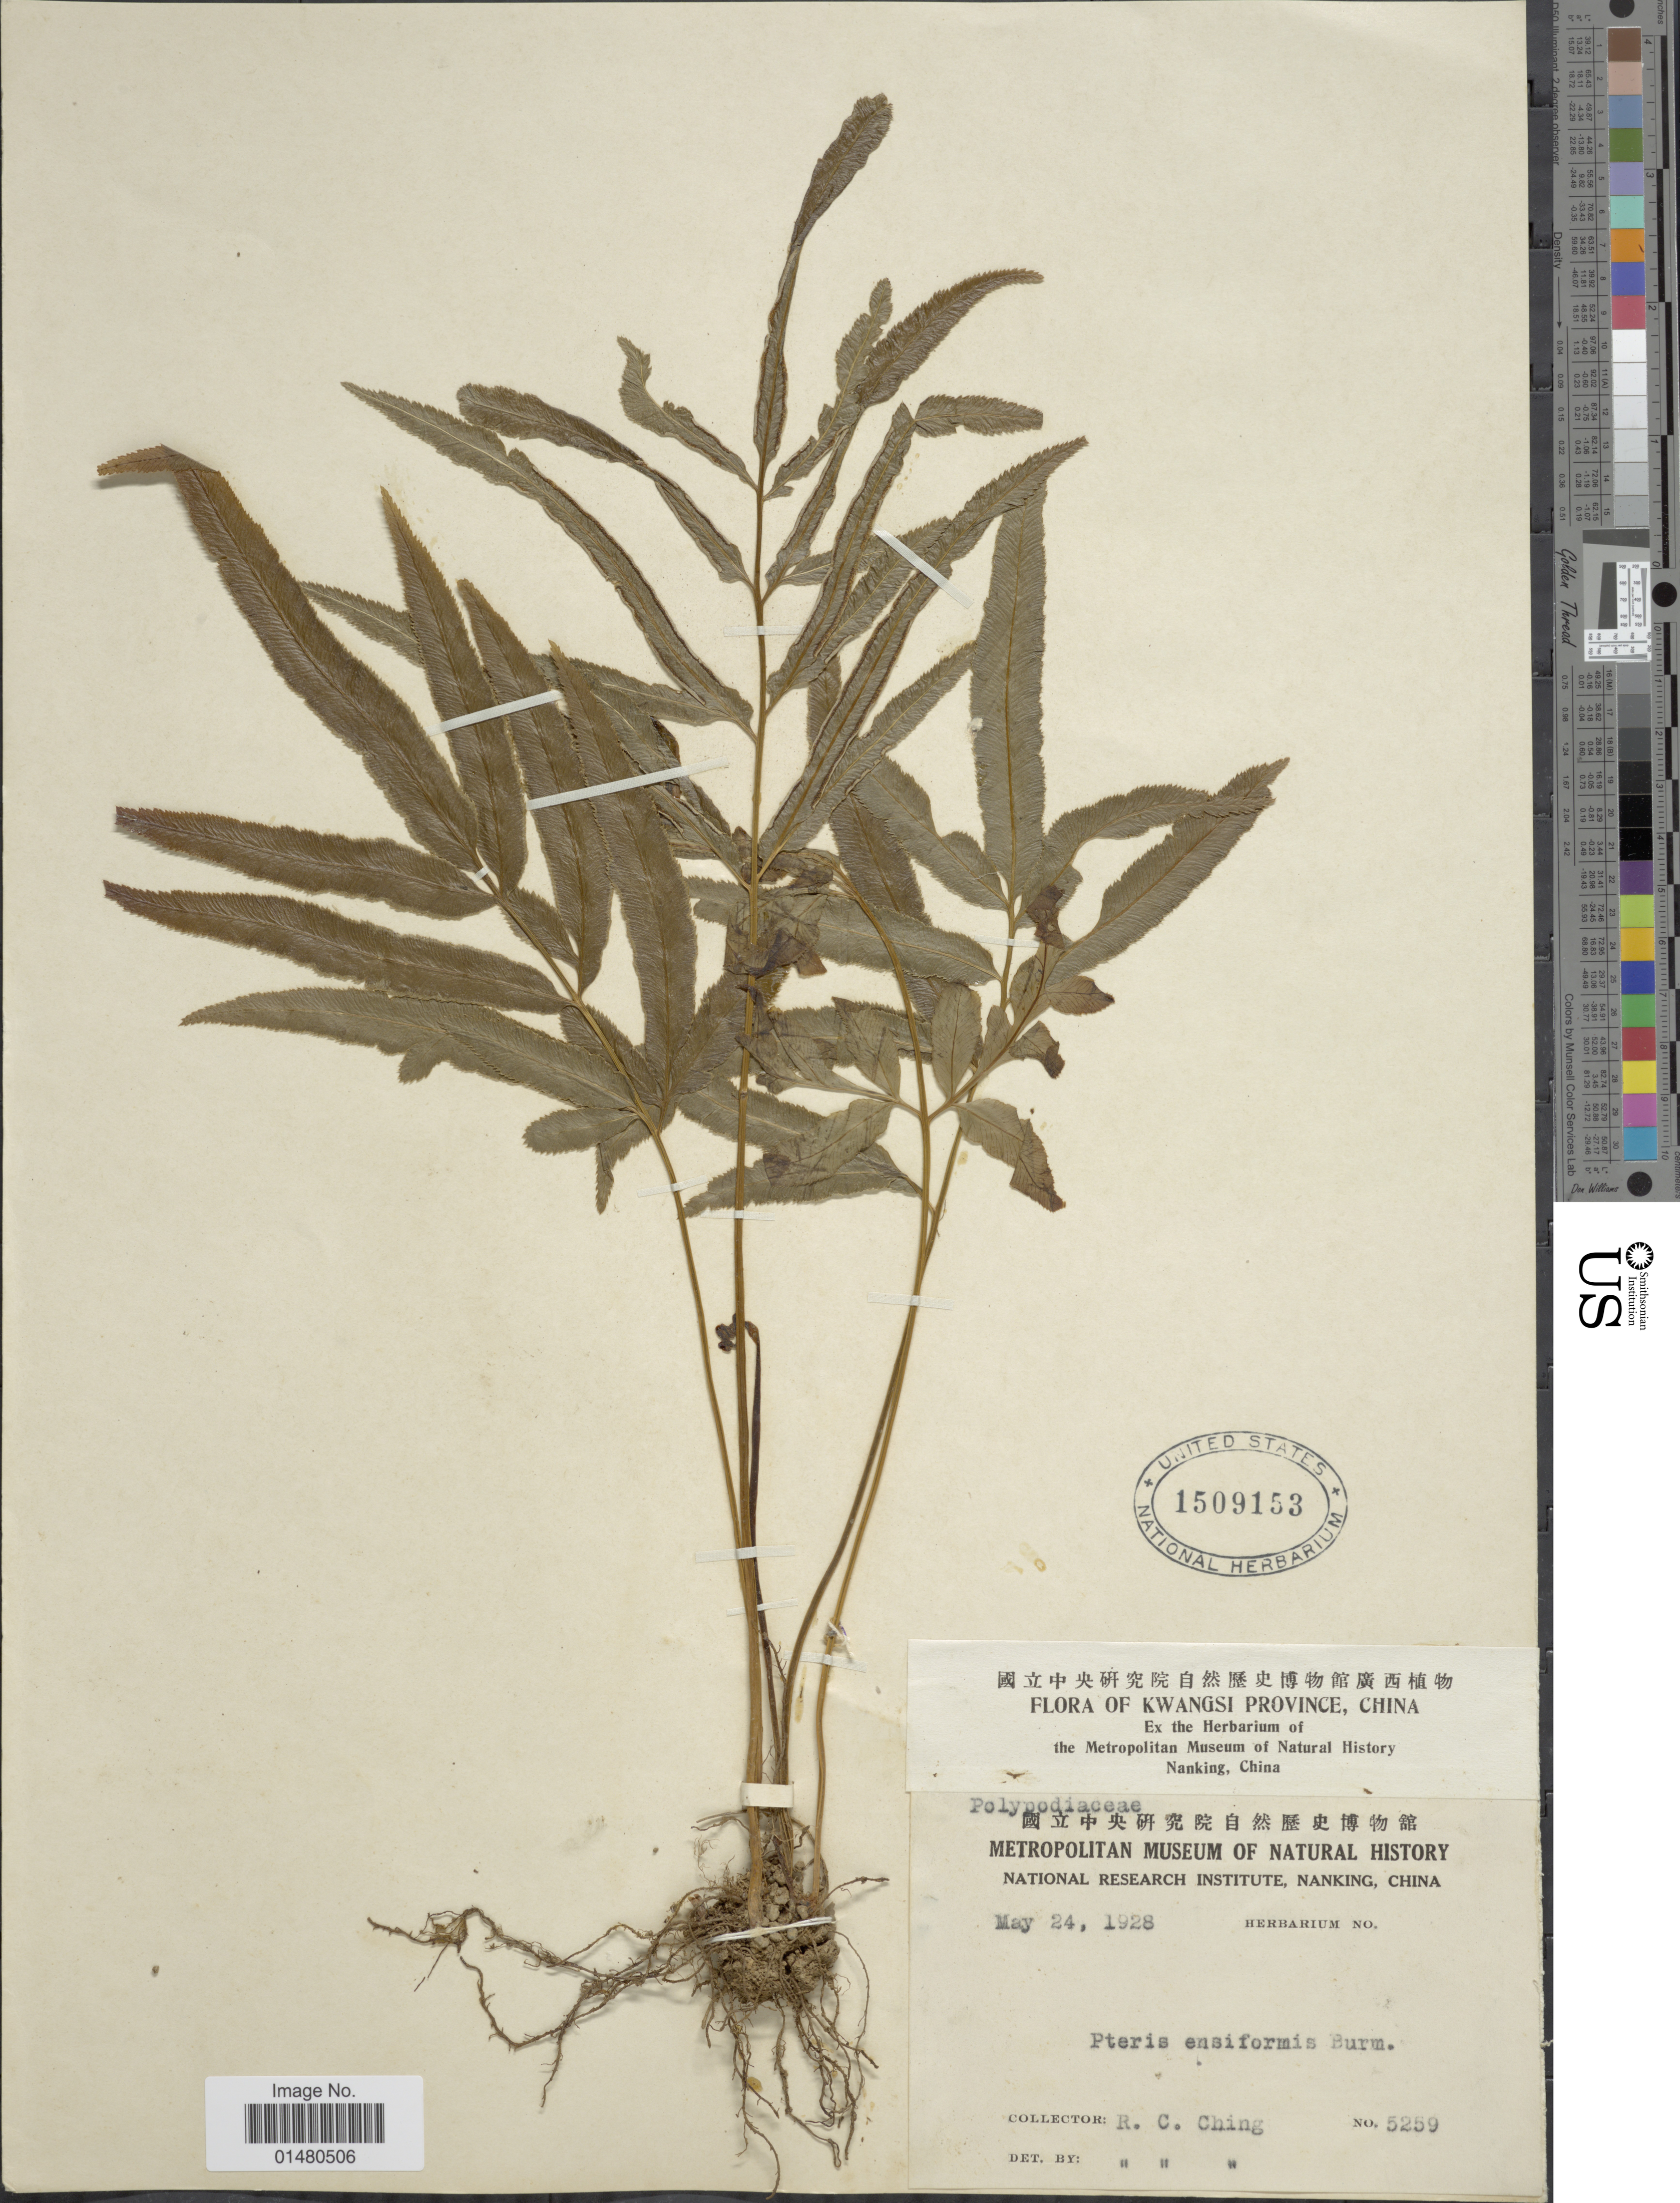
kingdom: Plantae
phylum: Tracheophyta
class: Polypodiopsida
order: Polypodiales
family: Pteridaceae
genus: Pteris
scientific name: Pteris ensiformis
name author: Burm. f.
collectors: R. C. Ching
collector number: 5259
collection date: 1928-05-24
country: China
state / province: Guangxi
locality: Kwangsi Province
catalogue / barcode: US 1509153